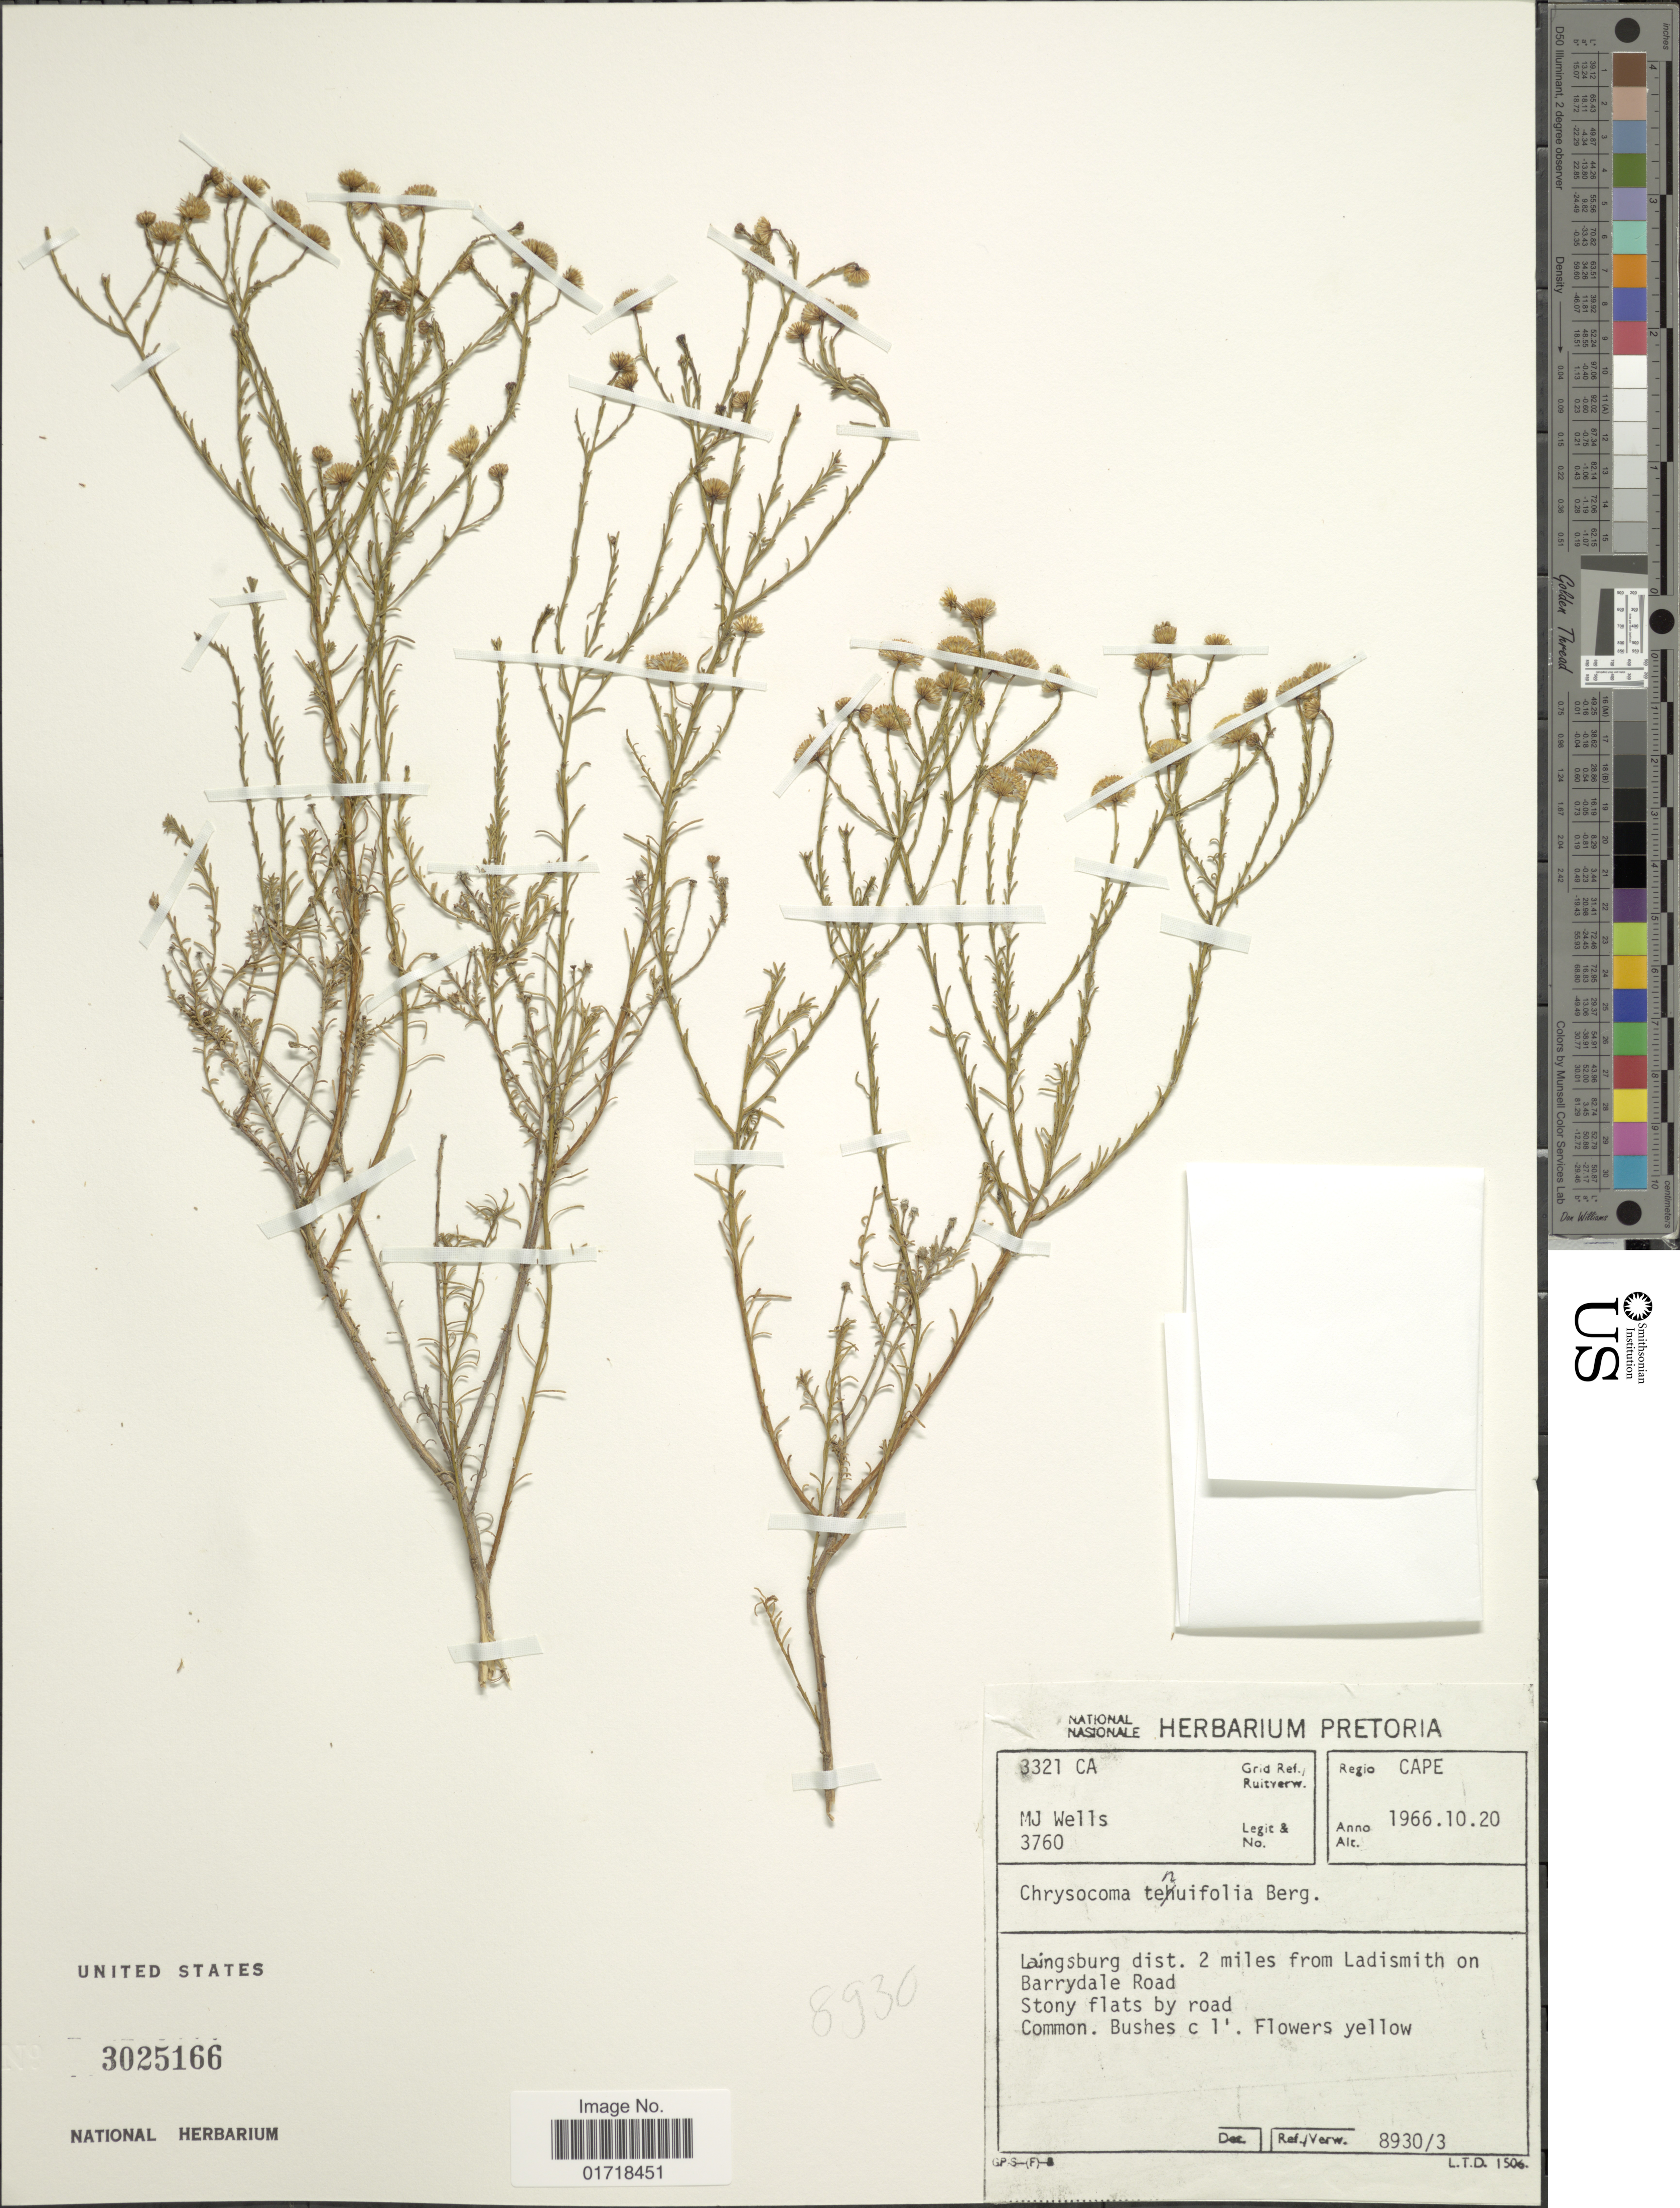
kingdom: Plantae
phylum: Tracheophyta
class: Magnoliopsida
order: Asterales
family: Asteraceae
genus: Chrysocoma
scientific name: Chrysocoma tenuifolia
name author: P.J. Bergius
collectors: M. Wells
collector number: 3760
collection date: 1966-10-20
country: South Africa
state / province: Western Cape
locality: Region Cape, Laingsburg dist. 2 miles from Ladismith on Barrydale Road.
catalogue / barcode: US 3025166